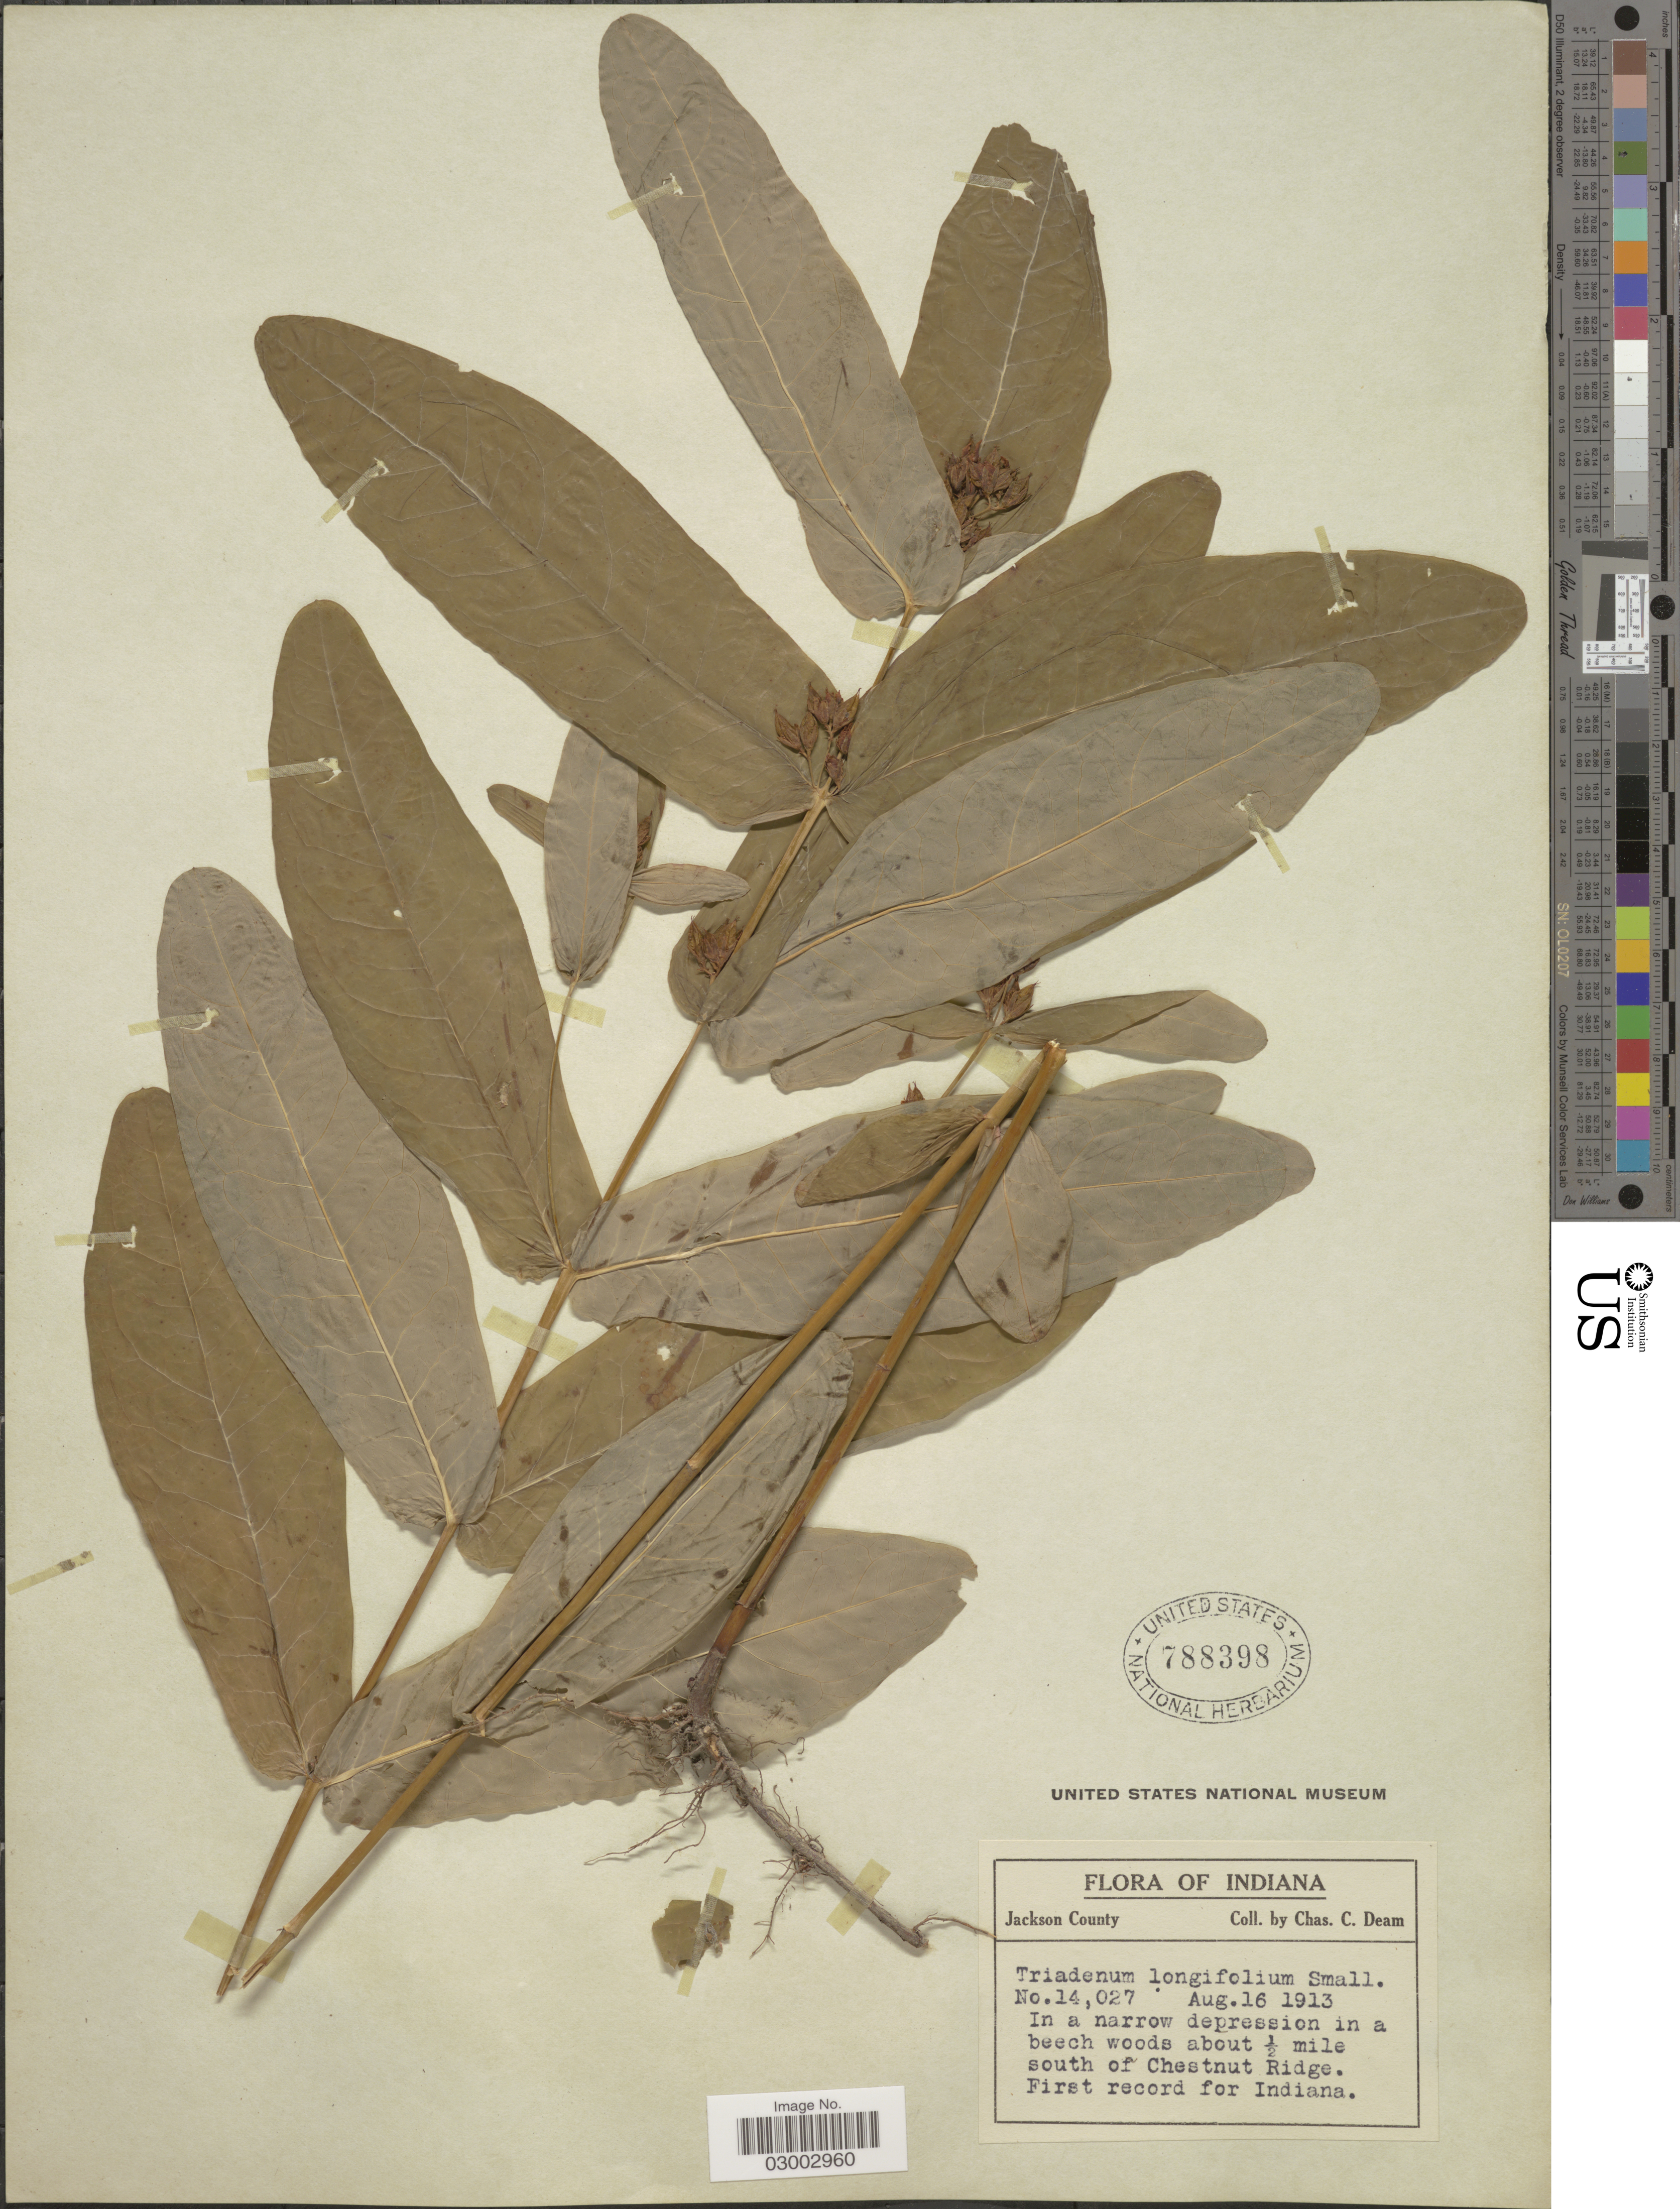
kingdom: Plantae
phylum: Tracheophyta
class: Magnoliopsida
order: Malpighiales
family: Hypericaceae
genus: Hypericum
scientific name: Hypericum tubulosum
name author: Walter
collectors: C. C. Deam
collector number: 14027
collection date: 1913-08-16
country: United States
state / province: Indiana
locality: Jackson County. In a narrow depression in a beech woods about ½ mile south of Chestnut Ridge.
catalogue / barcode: US 788398